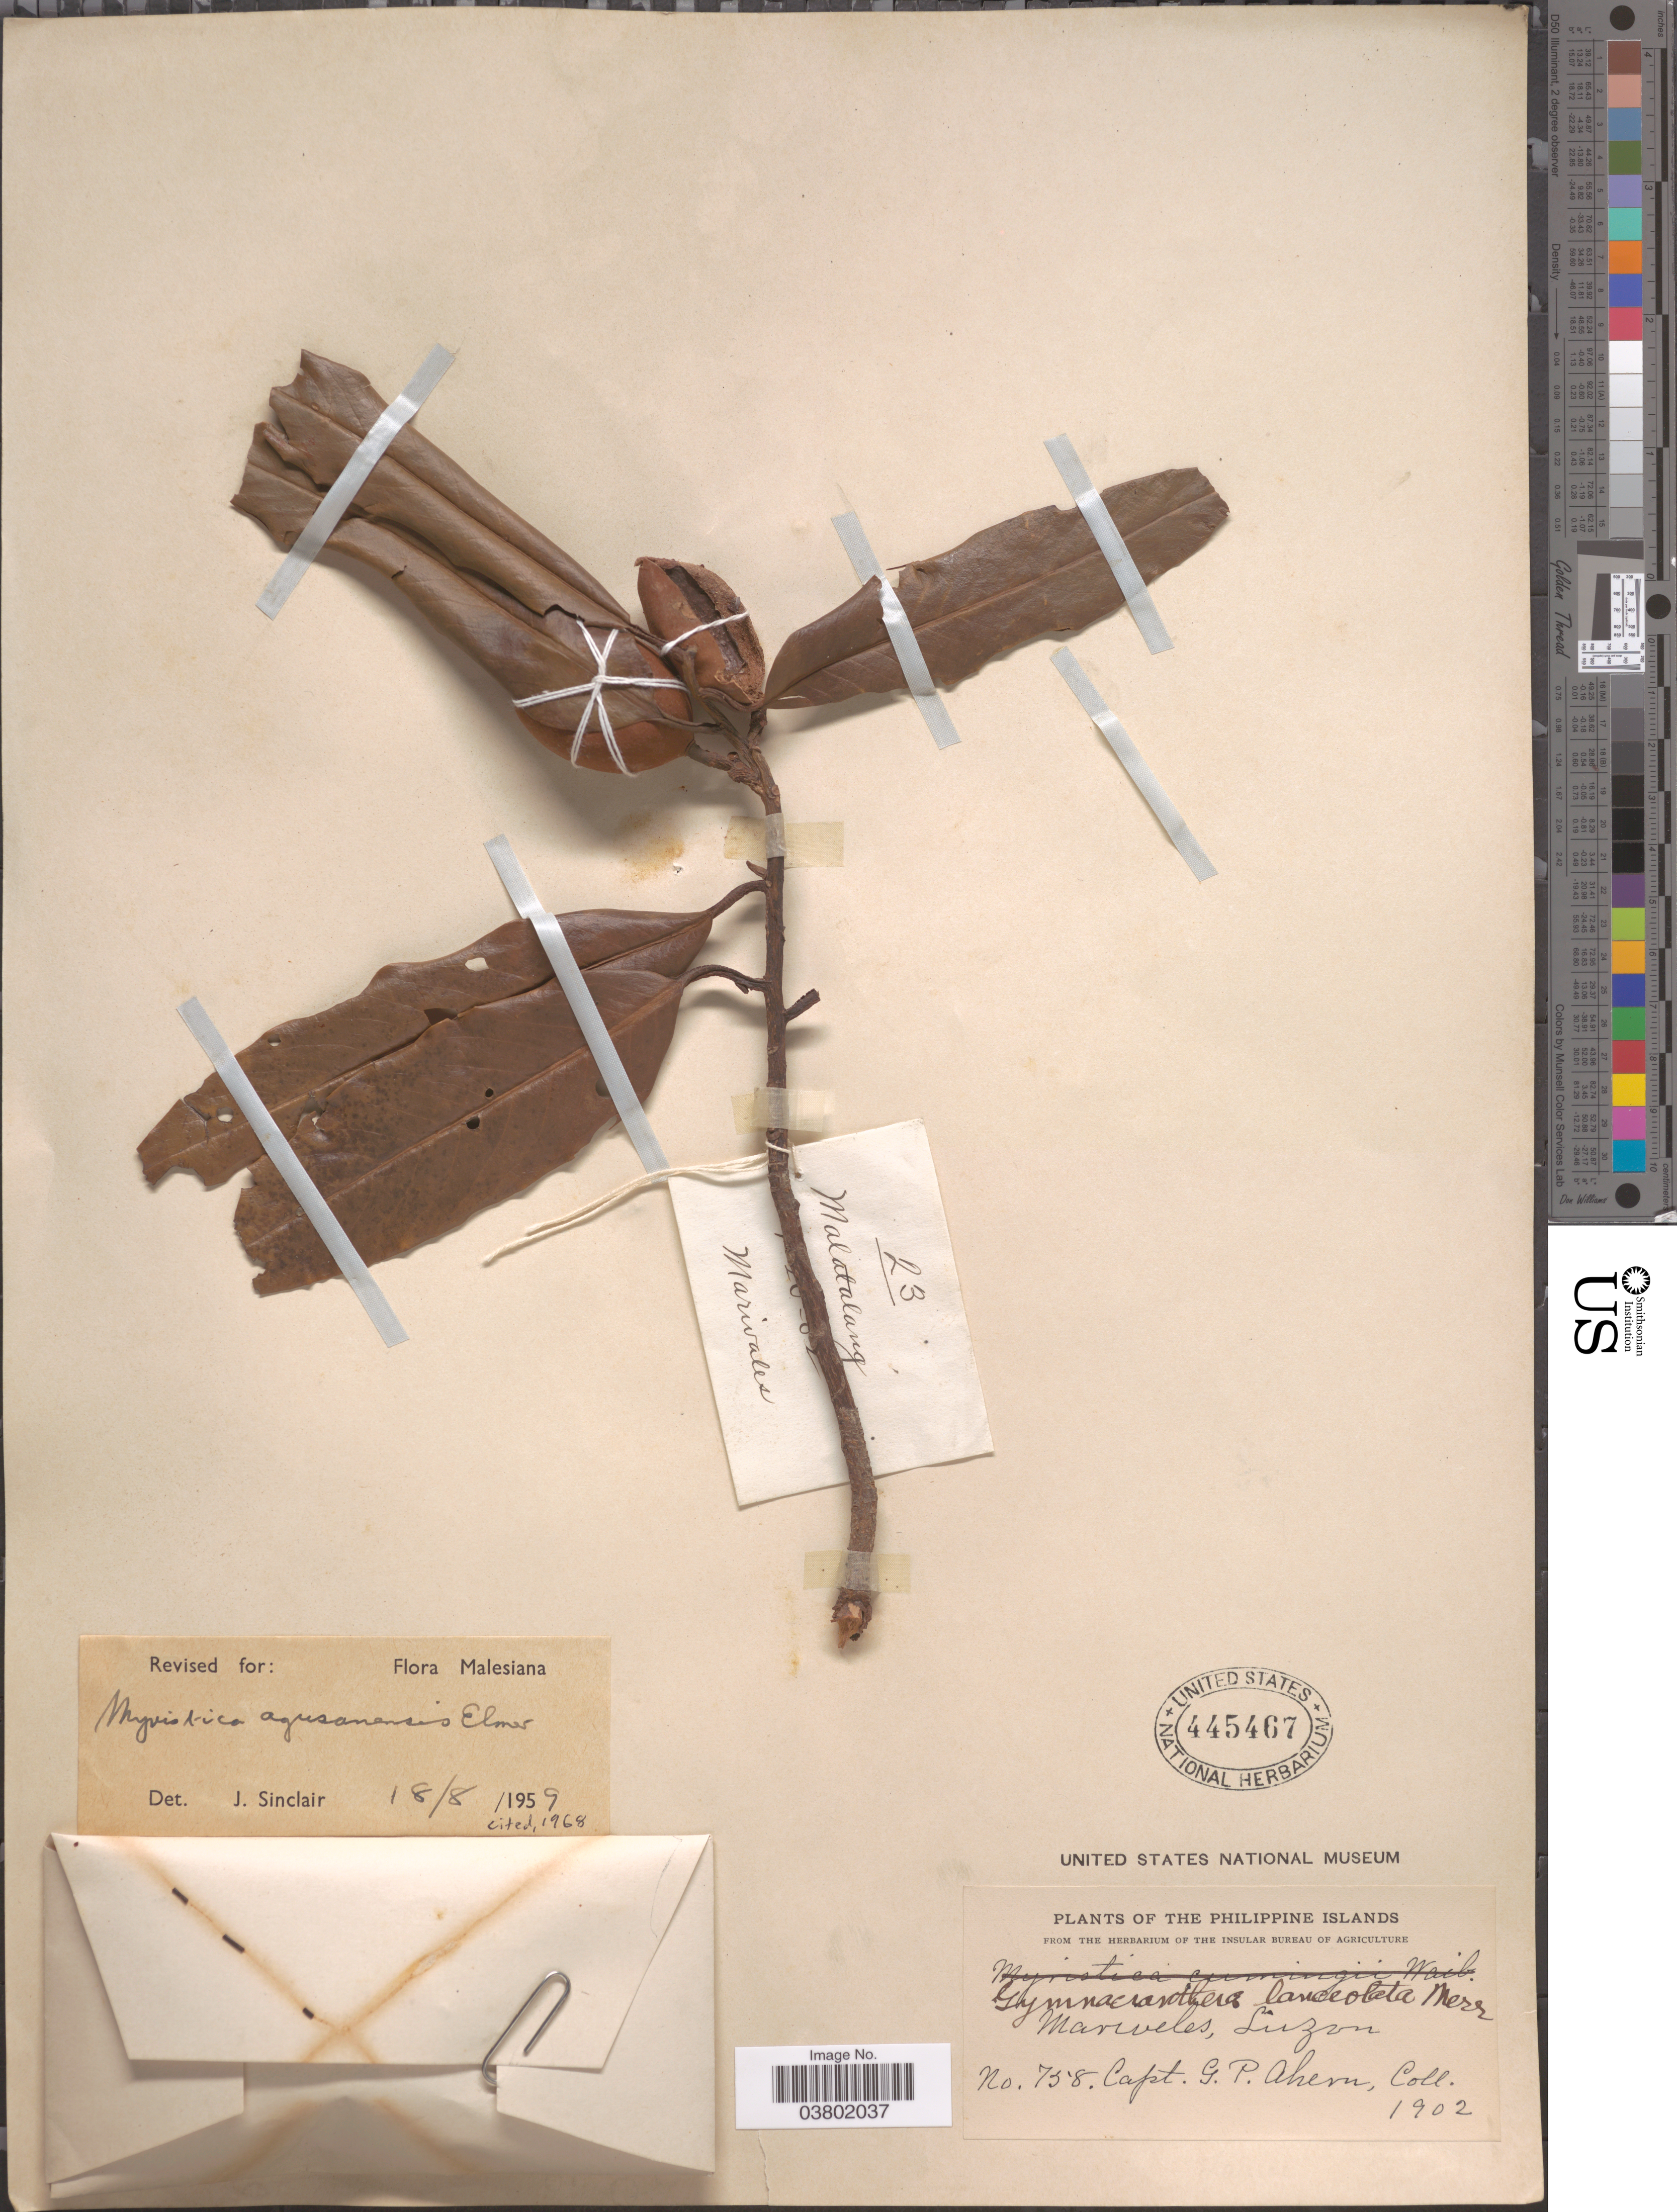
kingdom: Plantae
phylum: Tracheophyta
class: Magnoliopsida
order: Magnoliales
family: Myristicaceae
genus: Myristica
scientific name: Myristica agusanensis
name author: Elmer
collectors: G. Ahern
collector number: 758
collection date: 1902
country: Philippines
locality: Philippine Islands. Mariveles, Luzon.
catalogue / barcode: US 445467